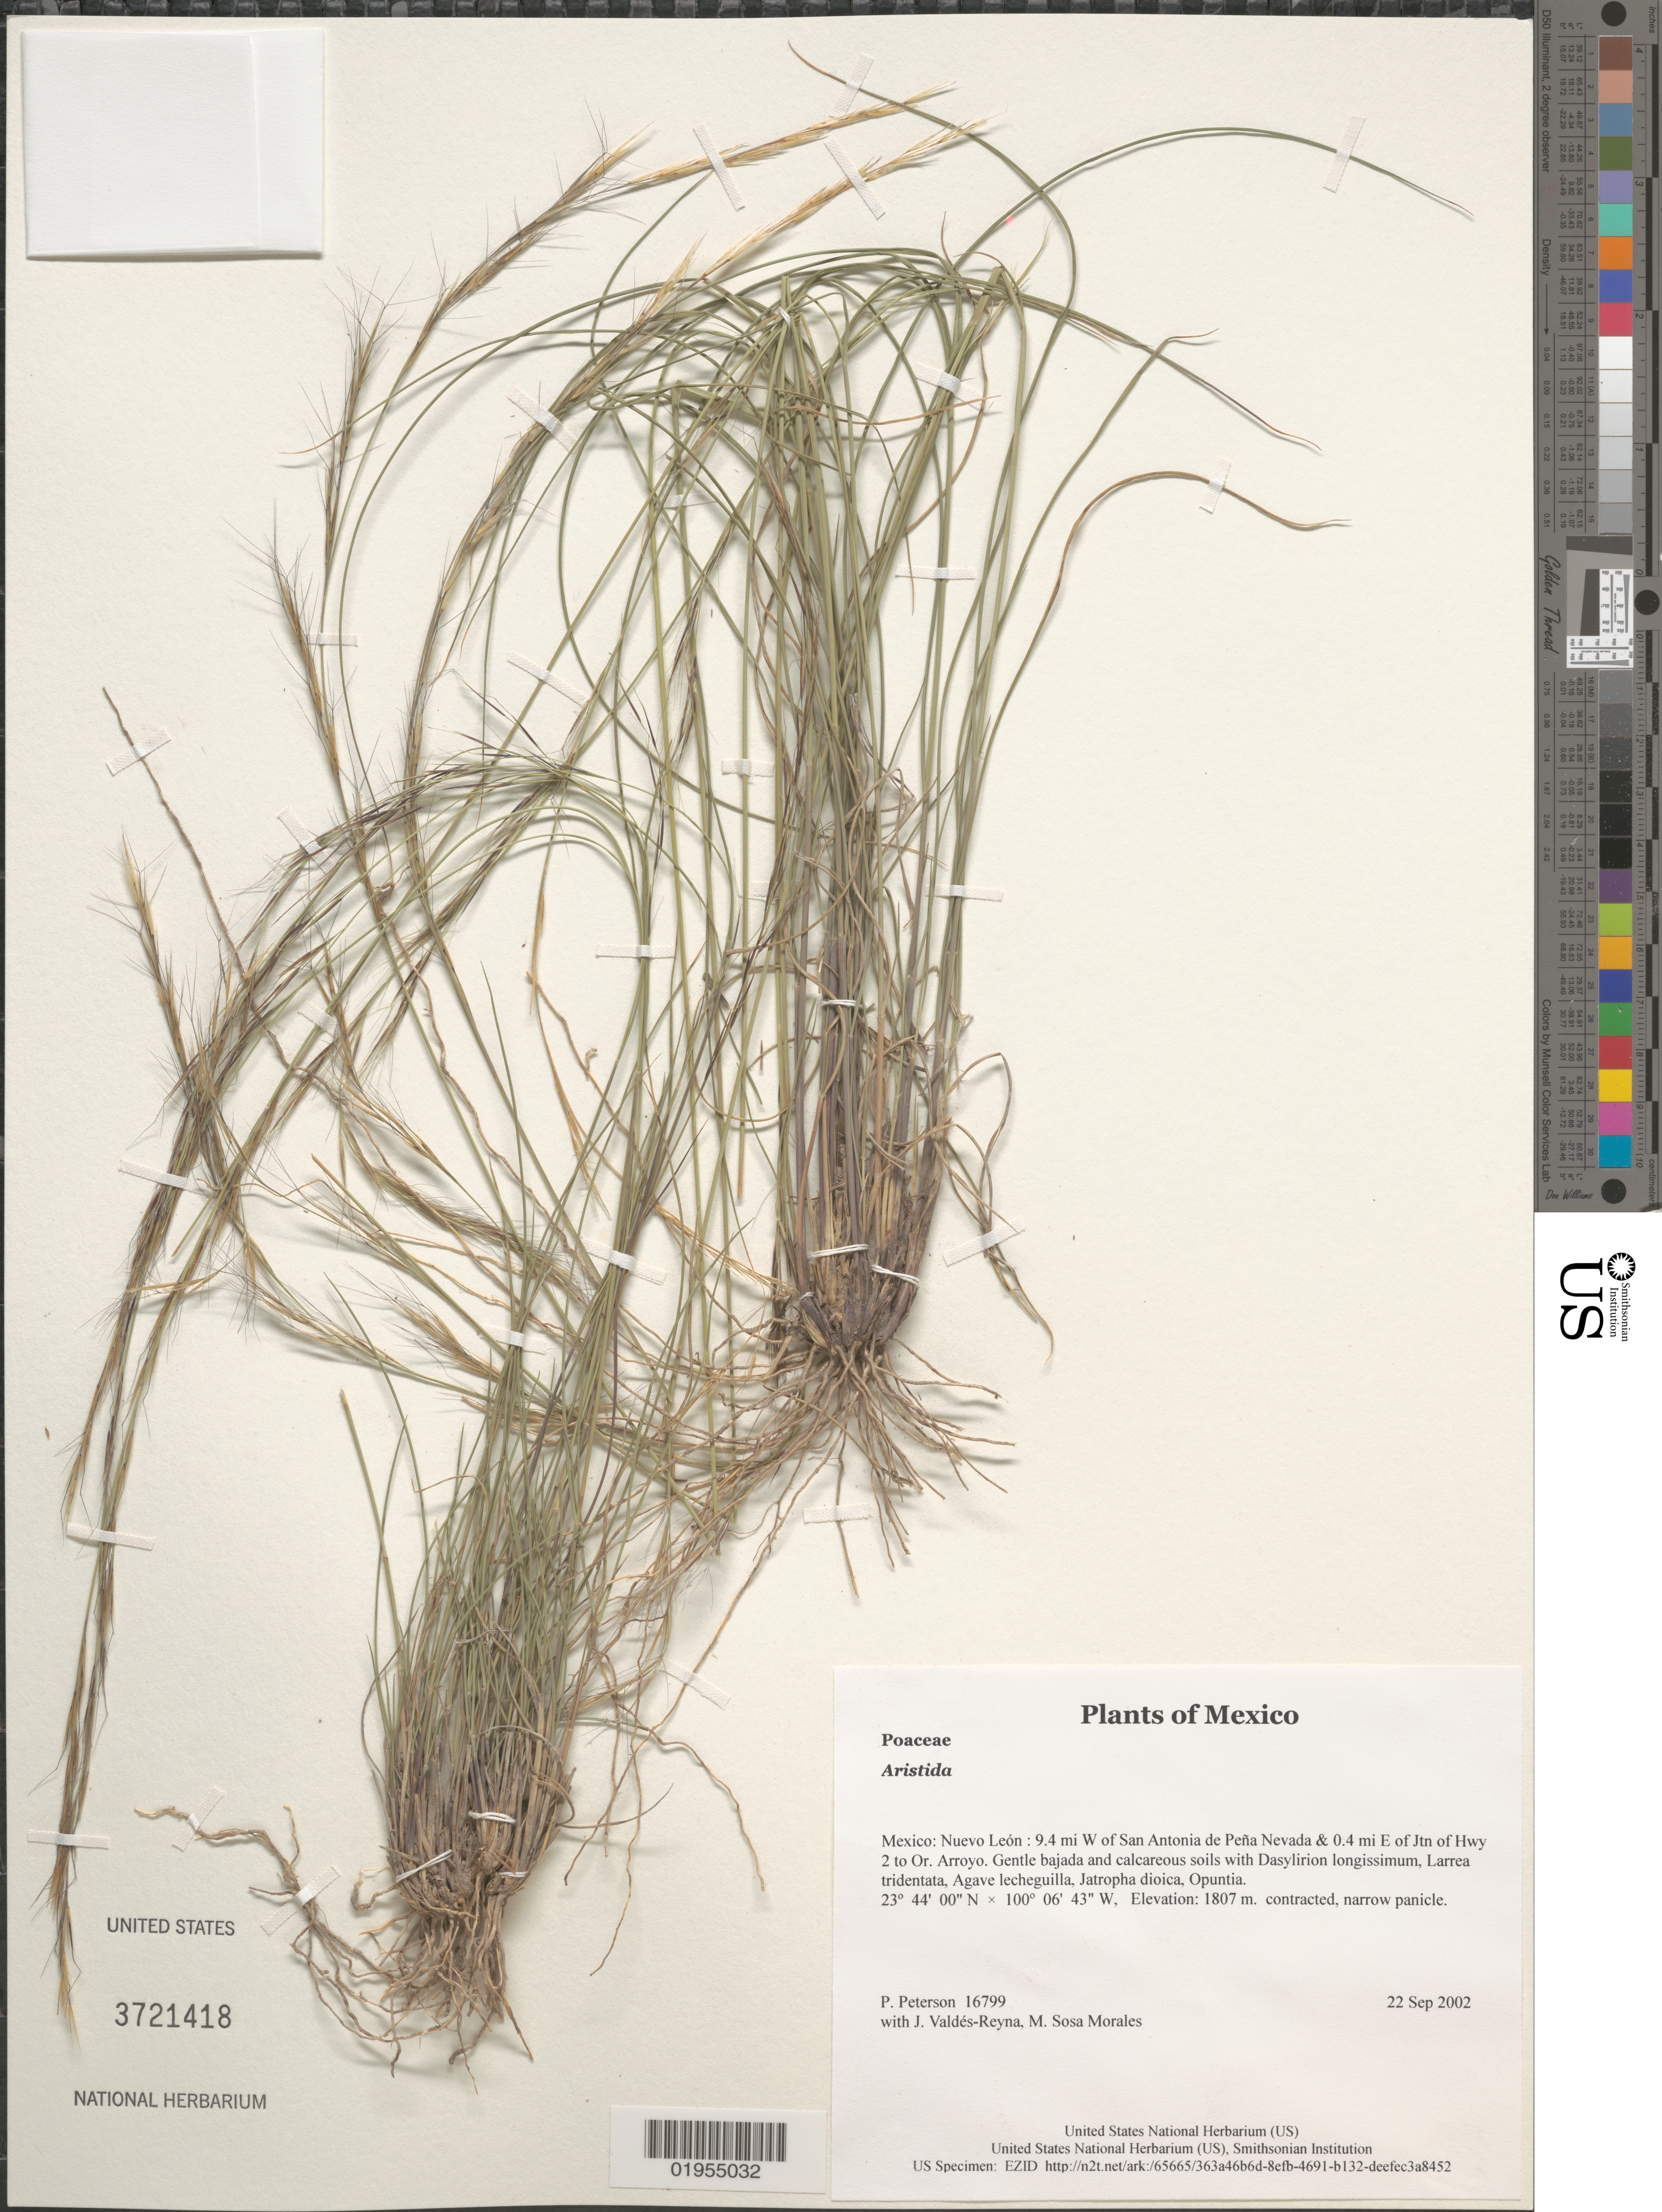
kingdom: Plantae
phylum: Tracheophyta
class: Liliopsida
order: Poales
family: Poaceae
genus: Aristida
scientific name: Aristida sp.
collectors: P. M. Peterson, J. Valdés-Reyna & M. Sosa Morales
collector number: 16799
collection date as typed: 22 Sep 2002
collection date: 2002-09-22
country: Mexico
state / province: Nuevo León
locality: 9.4 mi W of San Antonia de Peña Nevada & 0.4 mi E of Jtn of Hwy 2 to Or. Arroyo. Gentle bajada and calcareous soils with Dasylirion longissimum, Larrea tridentata, Agave lecheguilla, Jatropha dioica, Opuntia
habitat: contracted, narrow panicle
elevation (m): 1807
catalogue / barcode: US 3721418